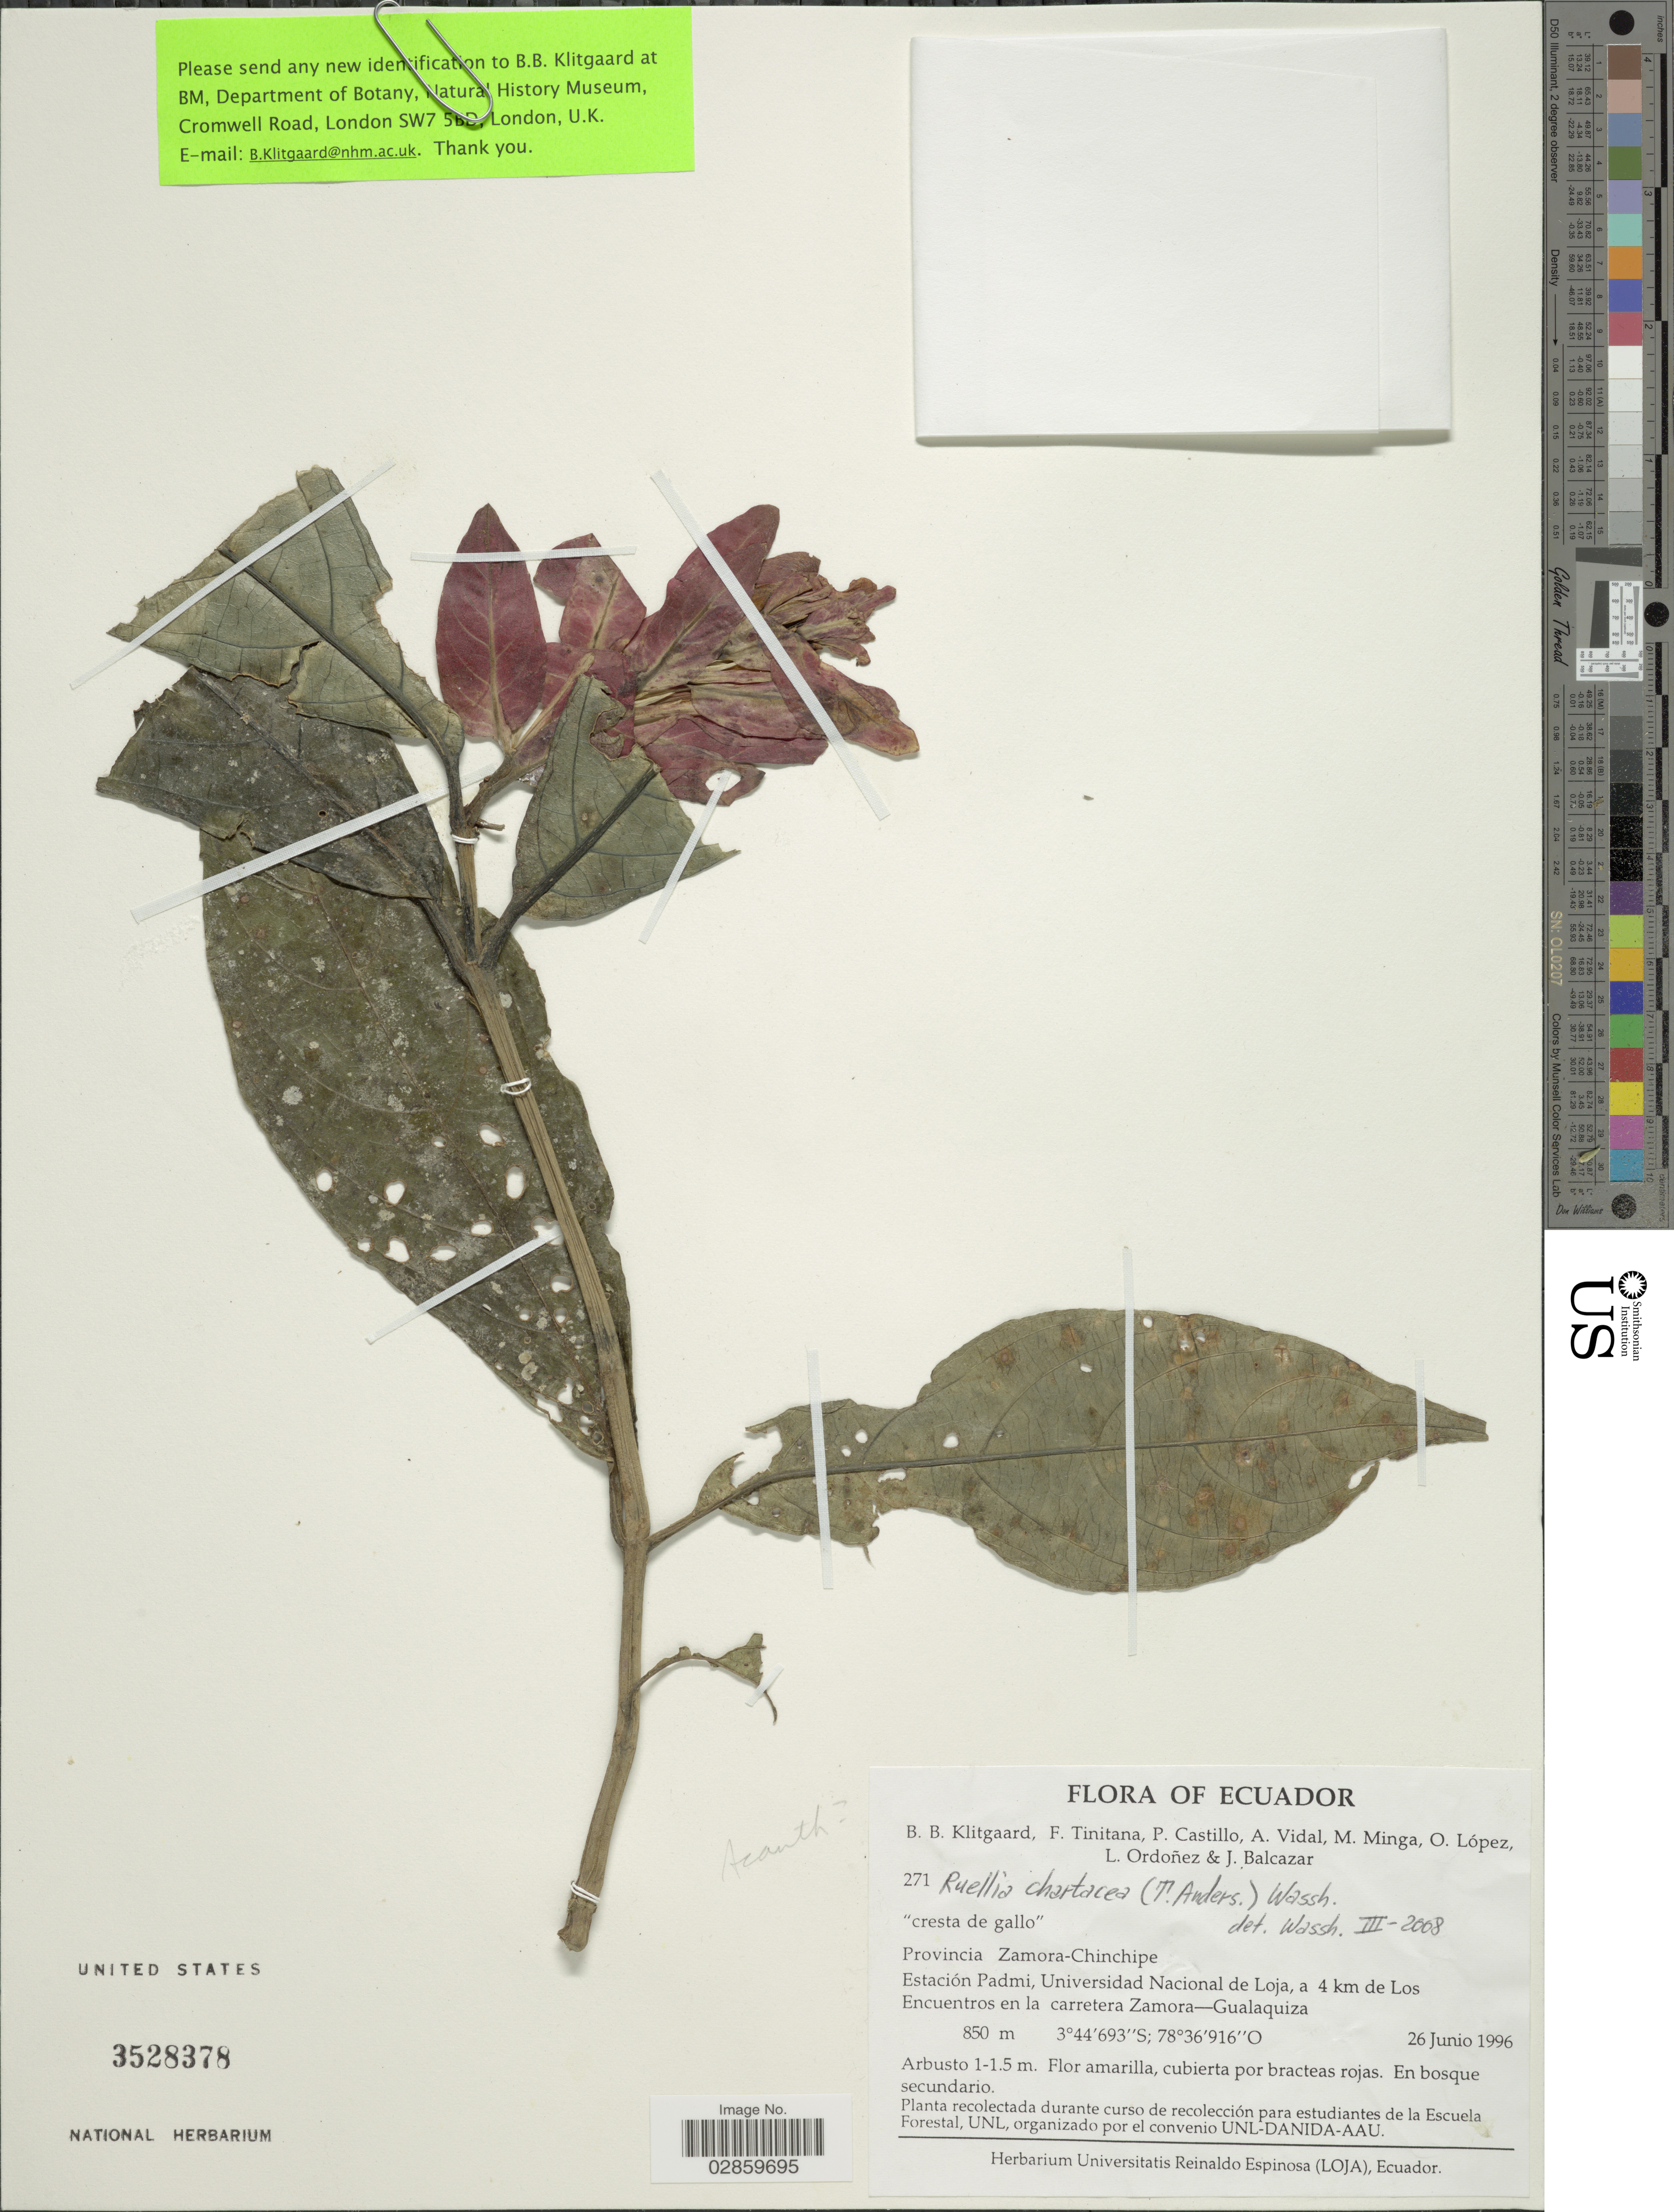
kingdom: Plantae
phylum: Tracheophyta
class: Magnoliopsida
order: Lamiales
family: Acanthaceae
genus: Ruellia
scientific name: Ruellia chartacea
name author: (T. Anderson) Wassh.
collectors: B. B. Klitgaard, F. Tinitana, P. Castillo, A. J. Vidal & et al.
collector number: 271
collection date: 1996-06-26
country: Ecuador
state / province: Zamora-Chinchipe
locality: Estación Padmi, Universidad Nacional de Loja, a 4 km de Los Encuentros en la carretera Zamora-Gualaquiza.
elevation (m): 850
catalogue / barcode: US 3528378